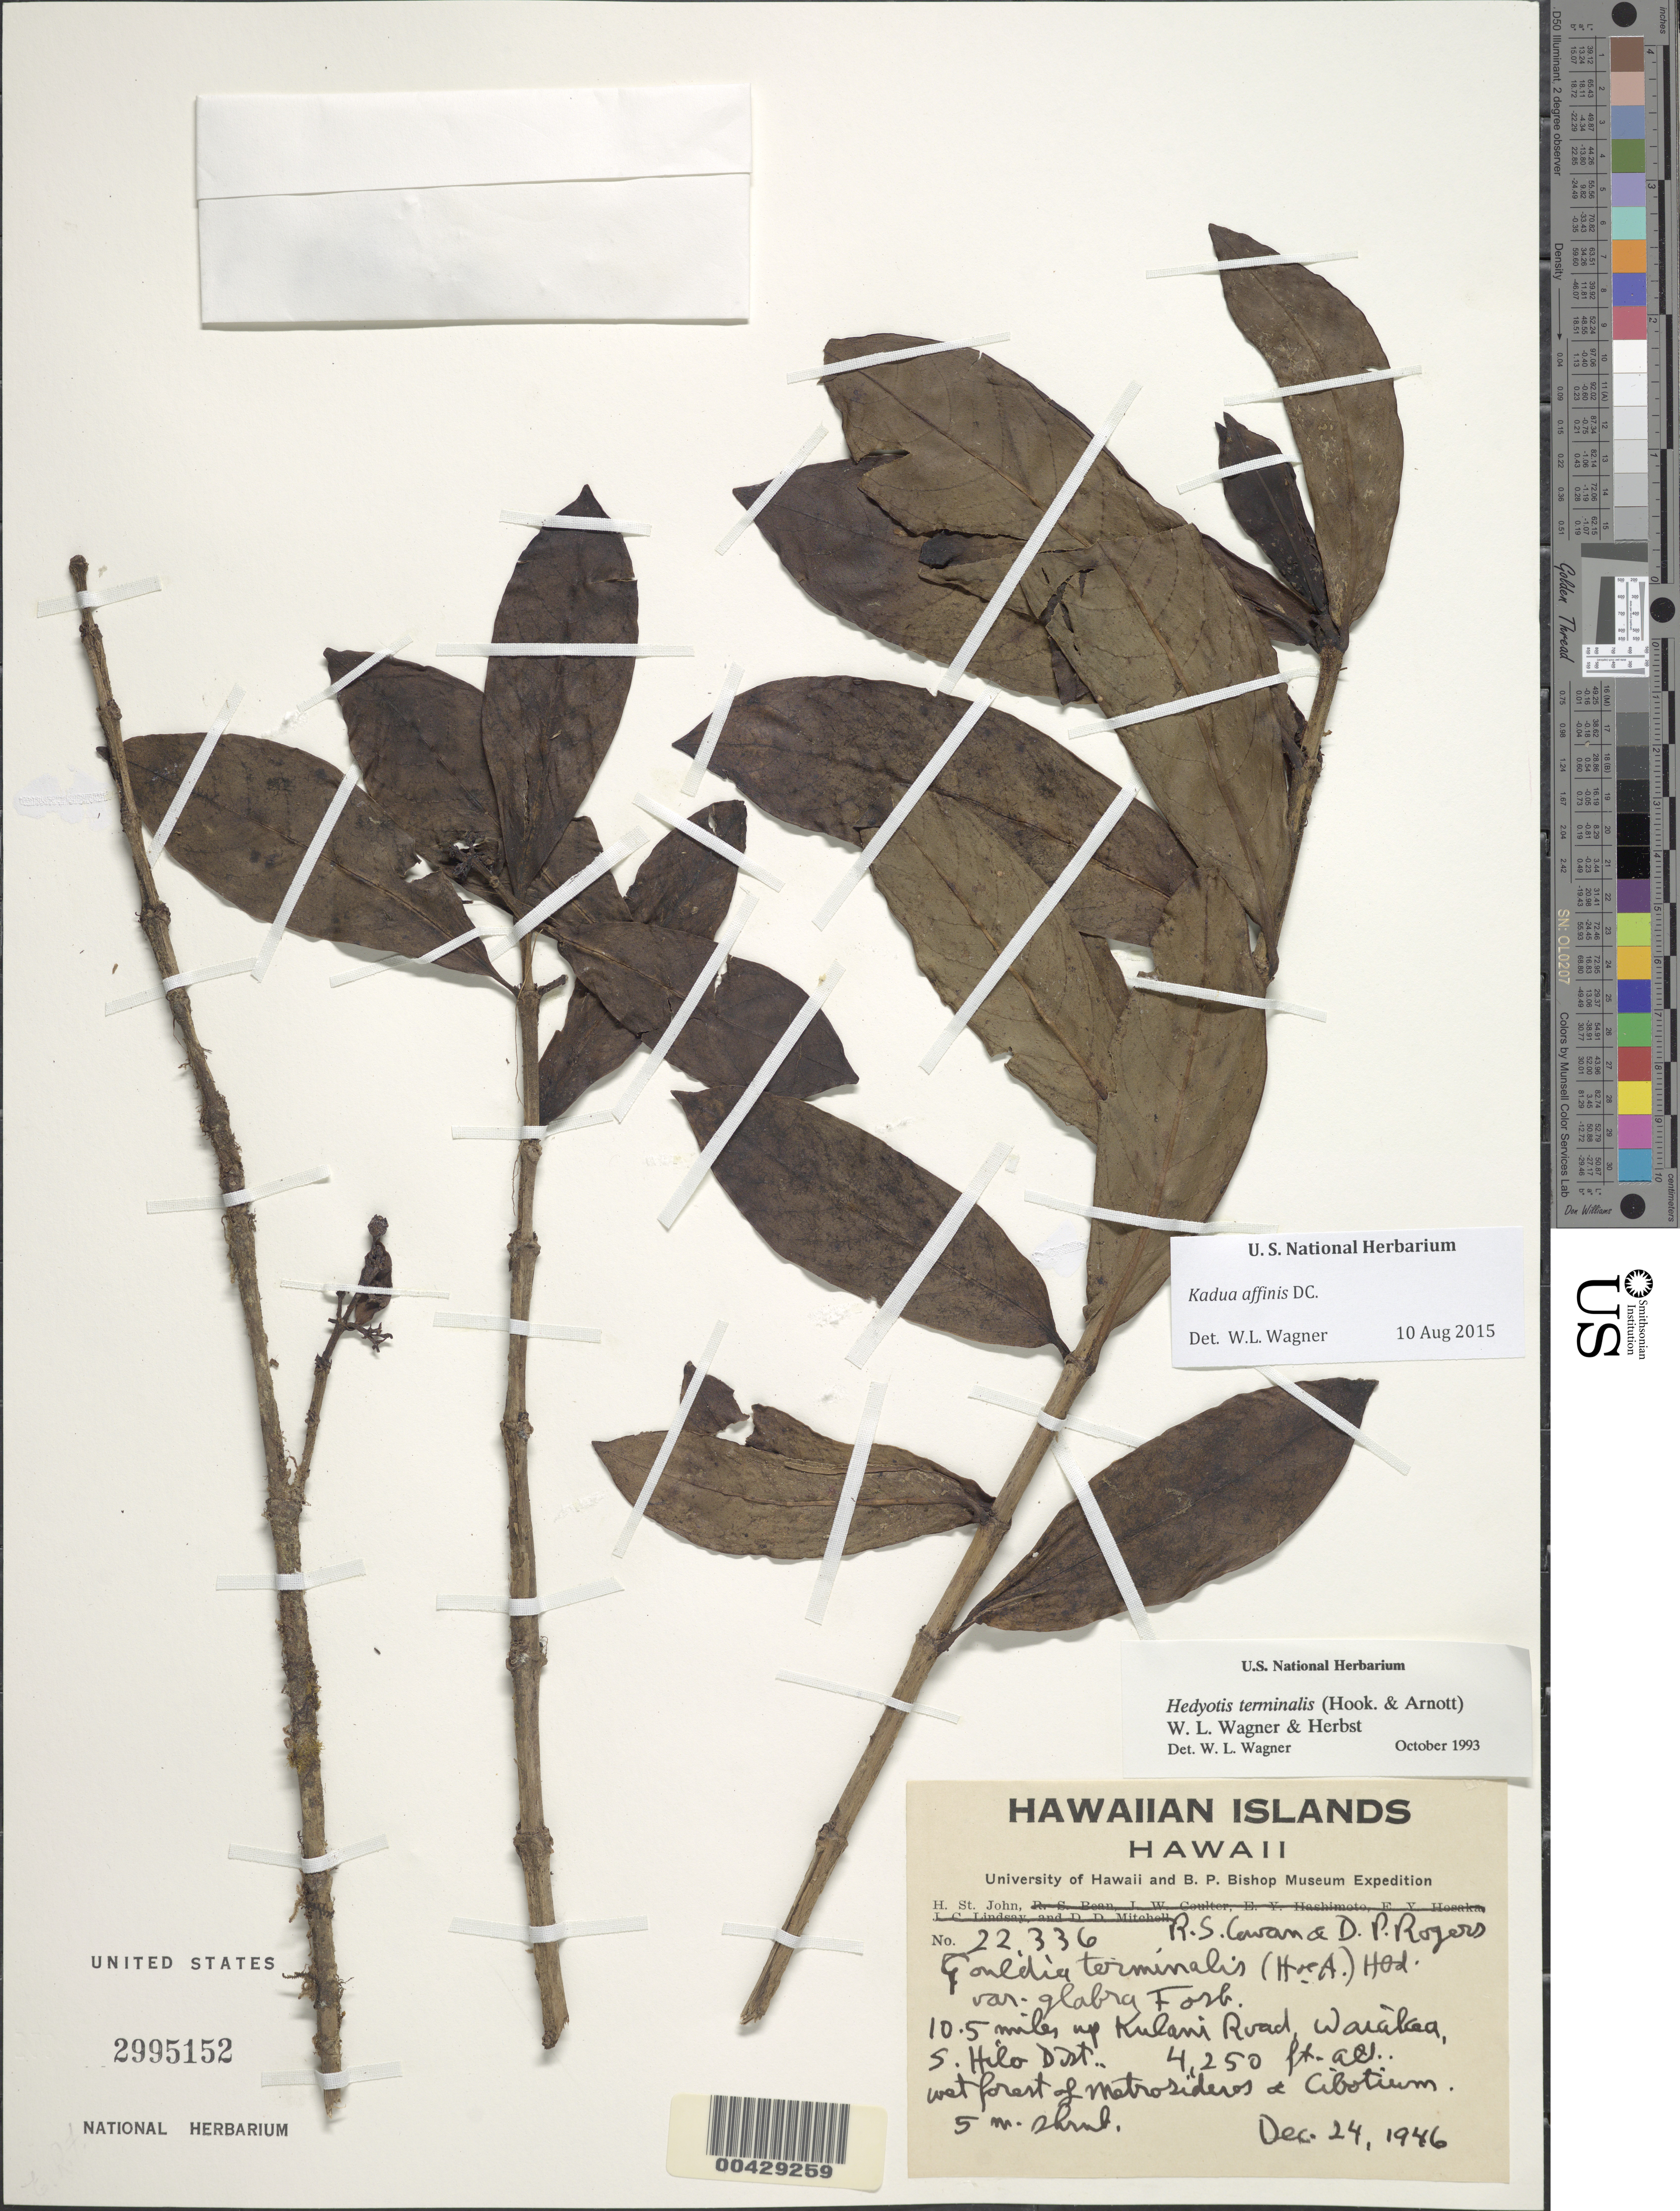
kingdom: Plantae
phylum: Tracheophyta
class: Magnoliopsida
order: Gentianales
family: Rubiaceae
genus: Kadua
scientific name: Kadua affinis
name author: DC.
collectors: H. St. John, R. S. Cowan & D. Rogers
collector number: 22336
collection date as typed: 24 Dec 1946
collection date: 1946-12-24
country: United States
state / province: Hawaii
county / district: Hawaii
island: Hawaii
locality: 10.5 miles up Kulani Road, Waiakea, South Hilo District.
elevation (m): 1295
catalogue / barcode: US 2995152